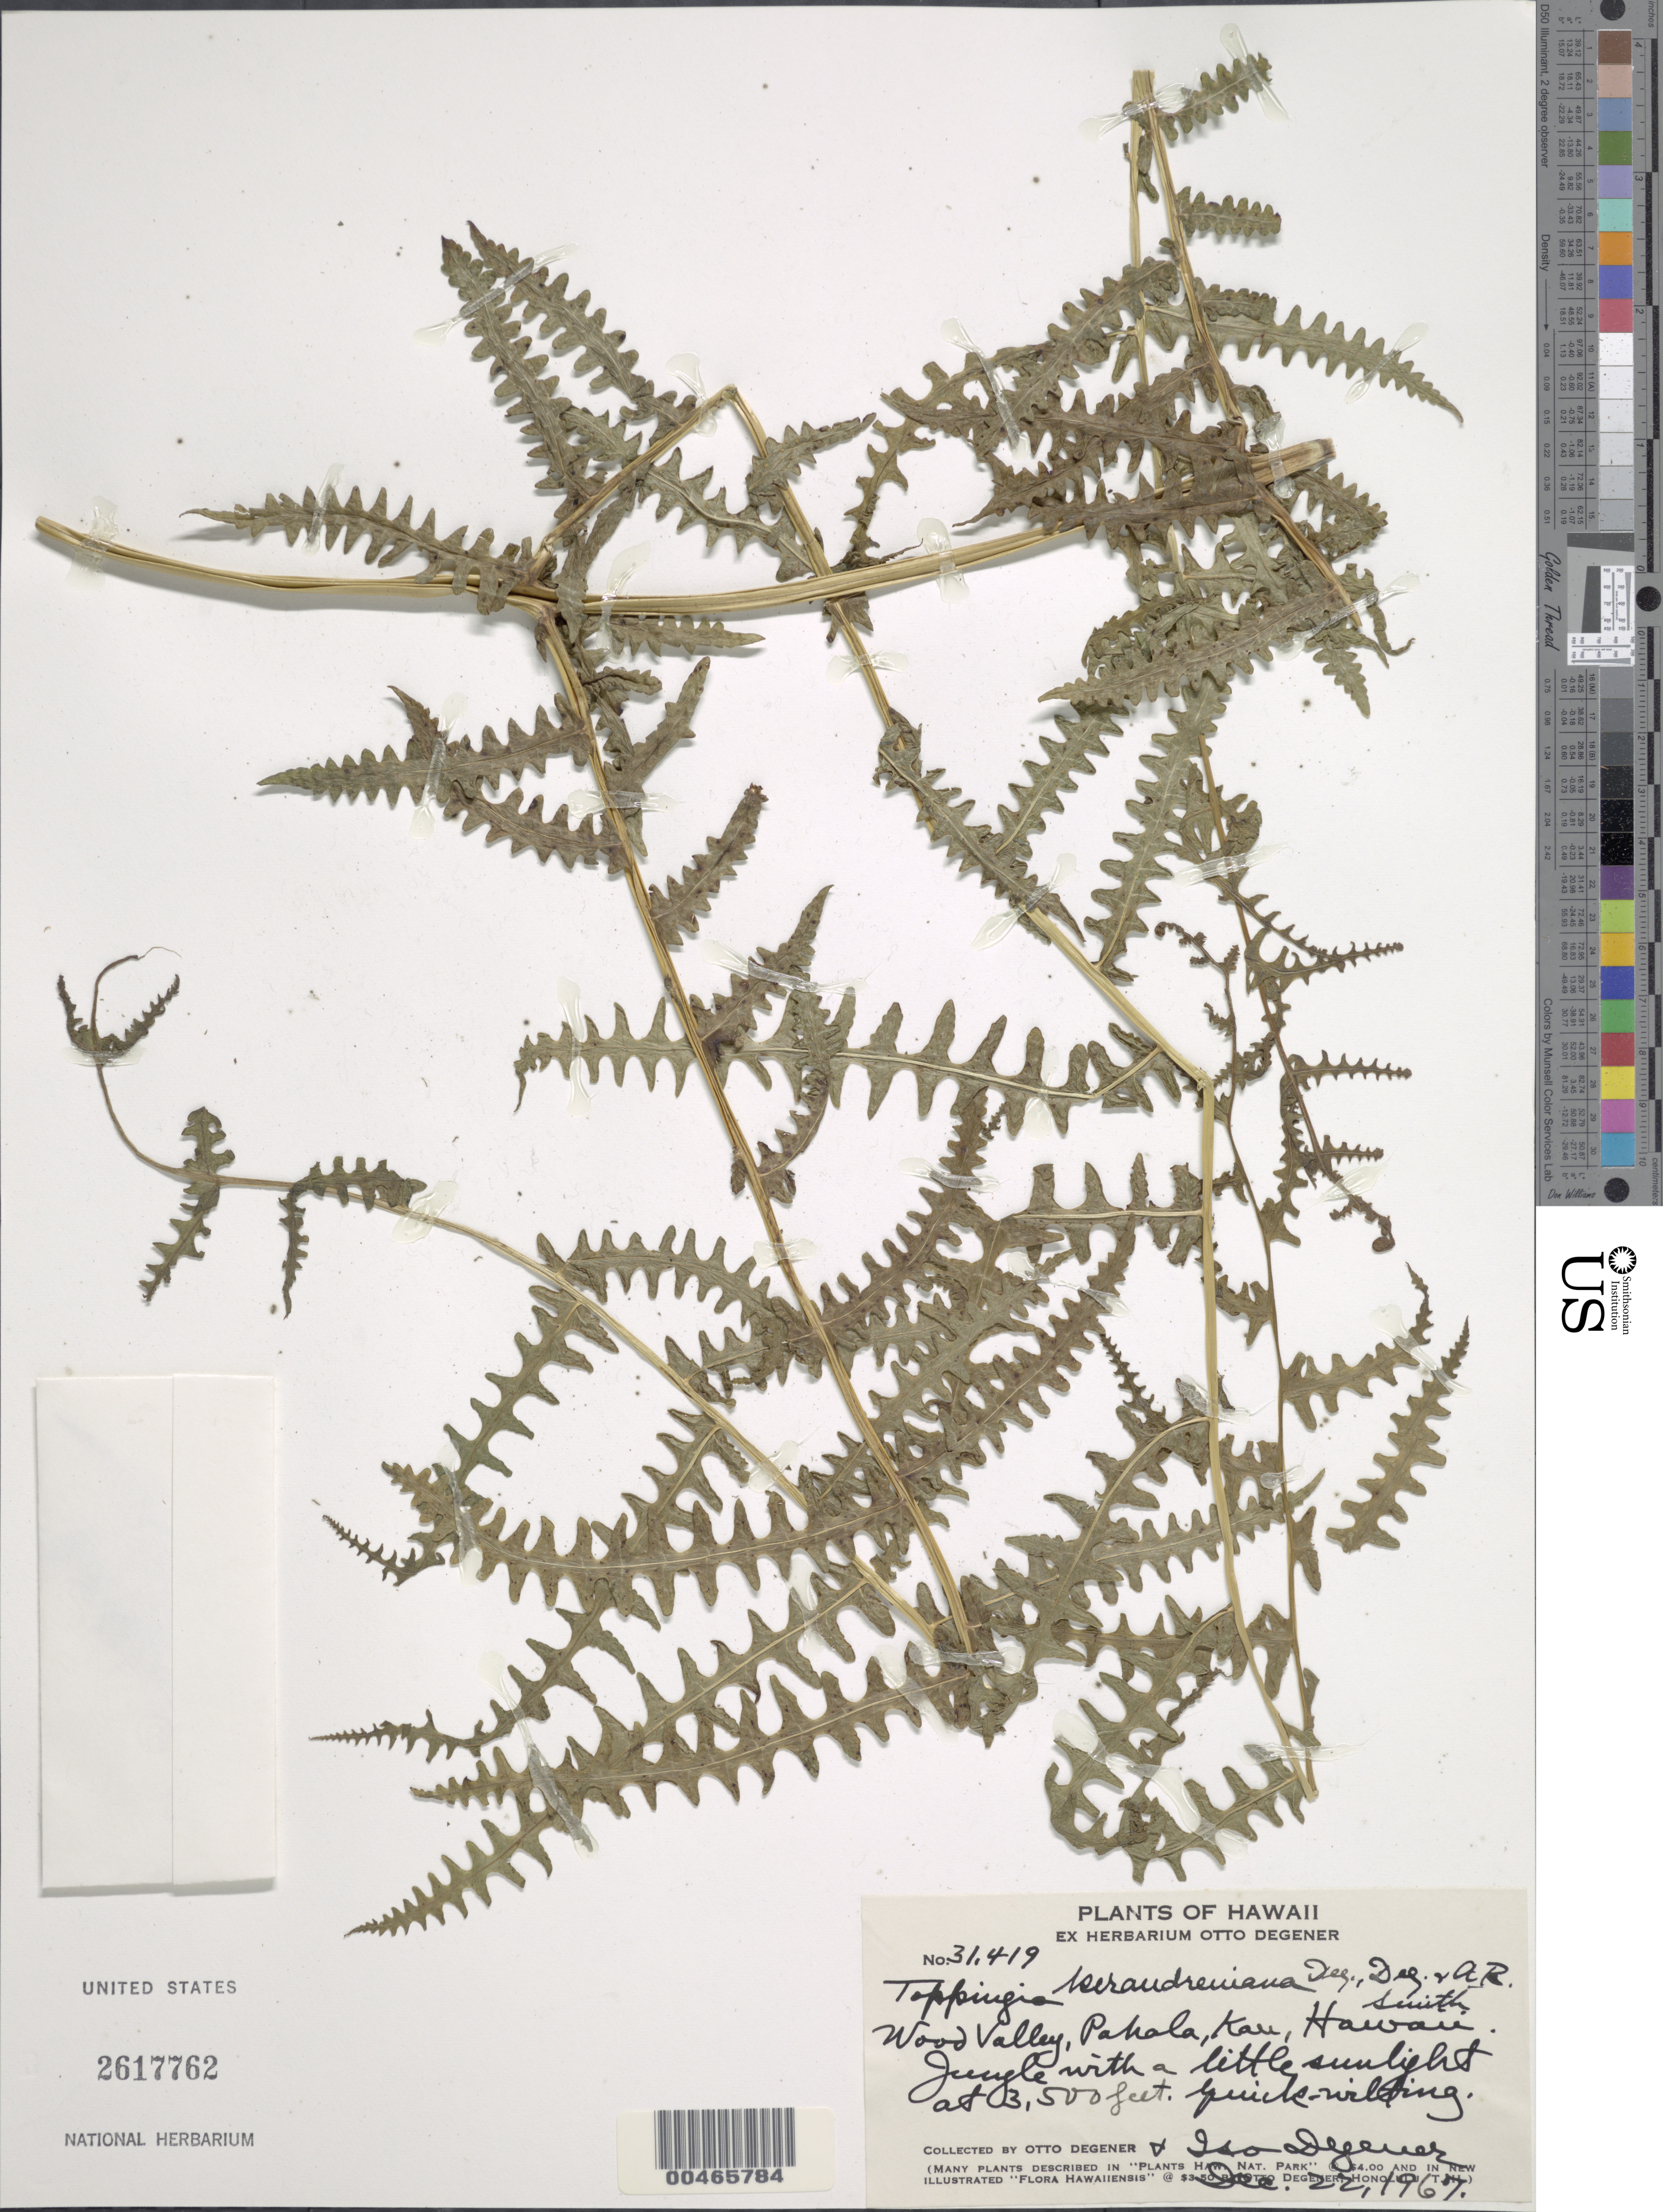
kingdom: Plantae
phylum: Tracheophyta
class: Polypodiopsida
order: Polypodiales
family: Thelypteridaceae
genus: Pseudophegopteris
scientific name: Pseudophegopteris keraudreniana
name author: (Gaudich.) Holttum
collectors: O. Degener & I. Degener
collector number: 31419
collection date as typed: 22 Dec 1967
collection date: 1967-12-22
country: United States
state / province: Hawaii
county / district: Hawaii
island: Hawaii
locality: Wood Valley, Pahala, Kau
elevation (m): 1067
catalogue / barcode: US 2617762